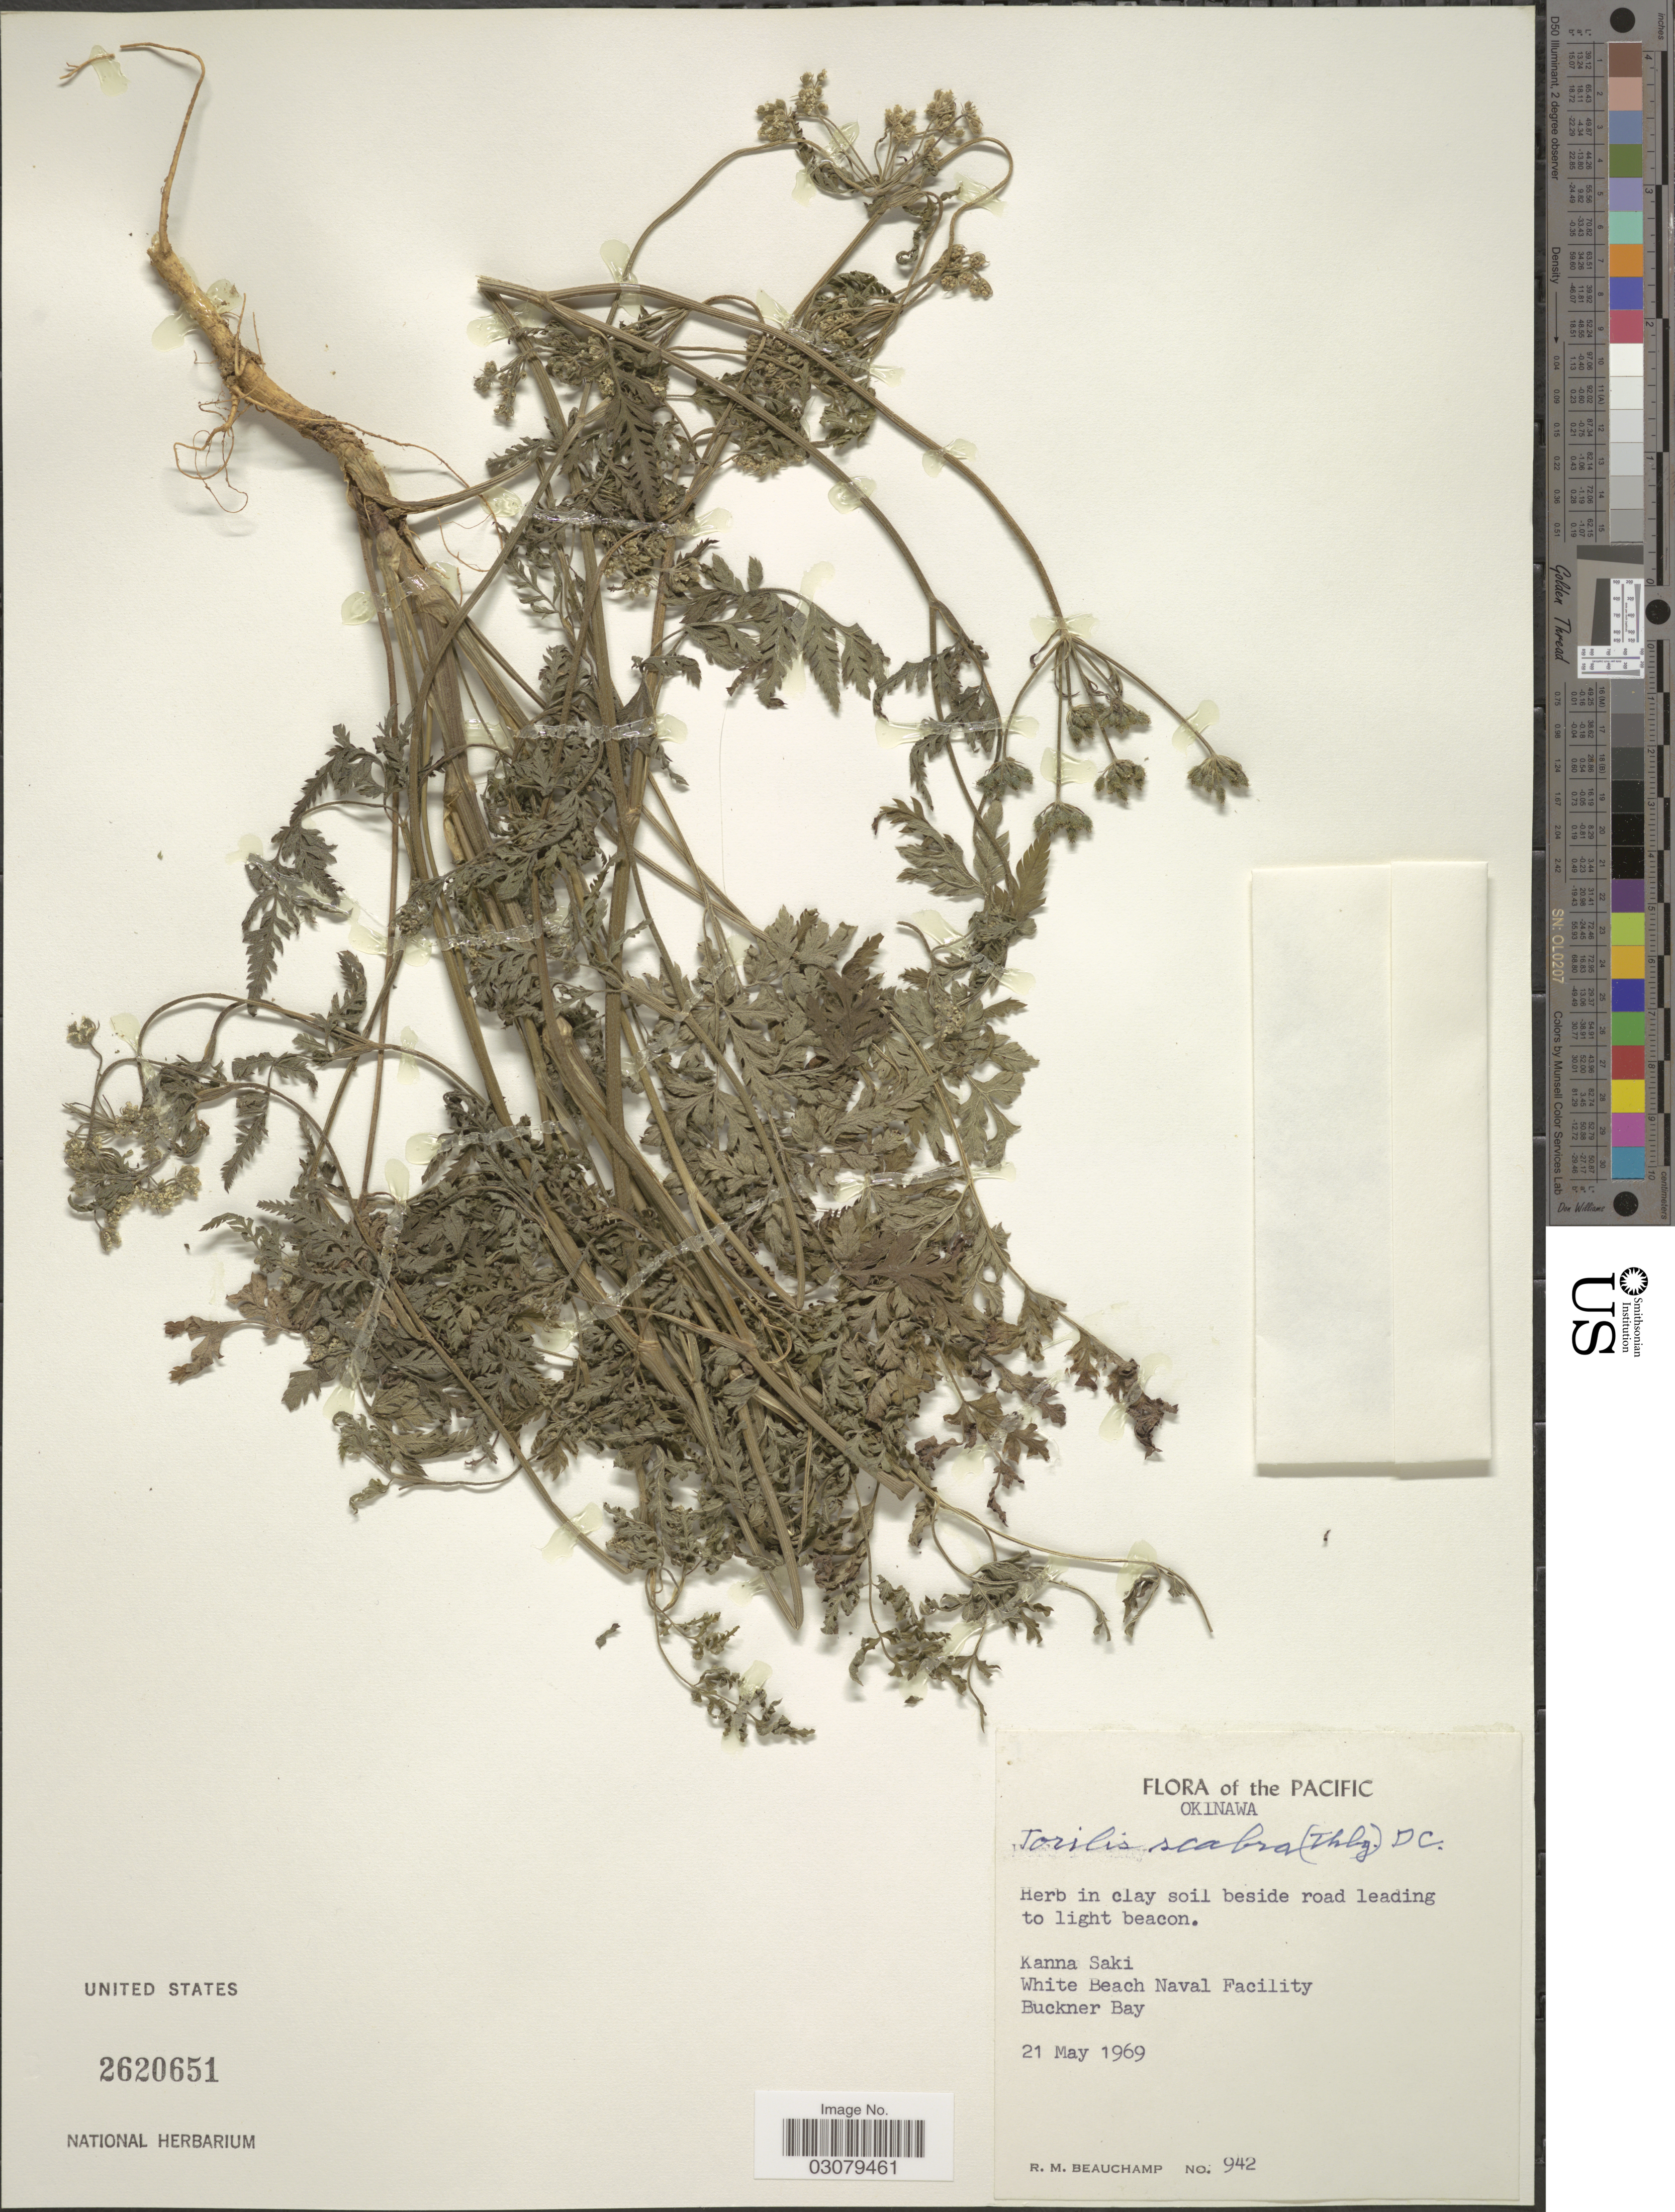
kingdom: Plantae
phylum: Tracheophyta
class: Magnoliopsida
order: Apiales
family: Apiaceae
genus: Torilis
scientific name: Torilis scabra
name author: (Thunb.) DC.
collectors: R. Beauchamp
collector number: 942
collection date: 1969-05-21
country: Japan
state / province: Okinawa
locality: Pacific. Kanna Saki. White Beach Naval Facility. Buckner Bay.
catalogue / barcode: US 2620651